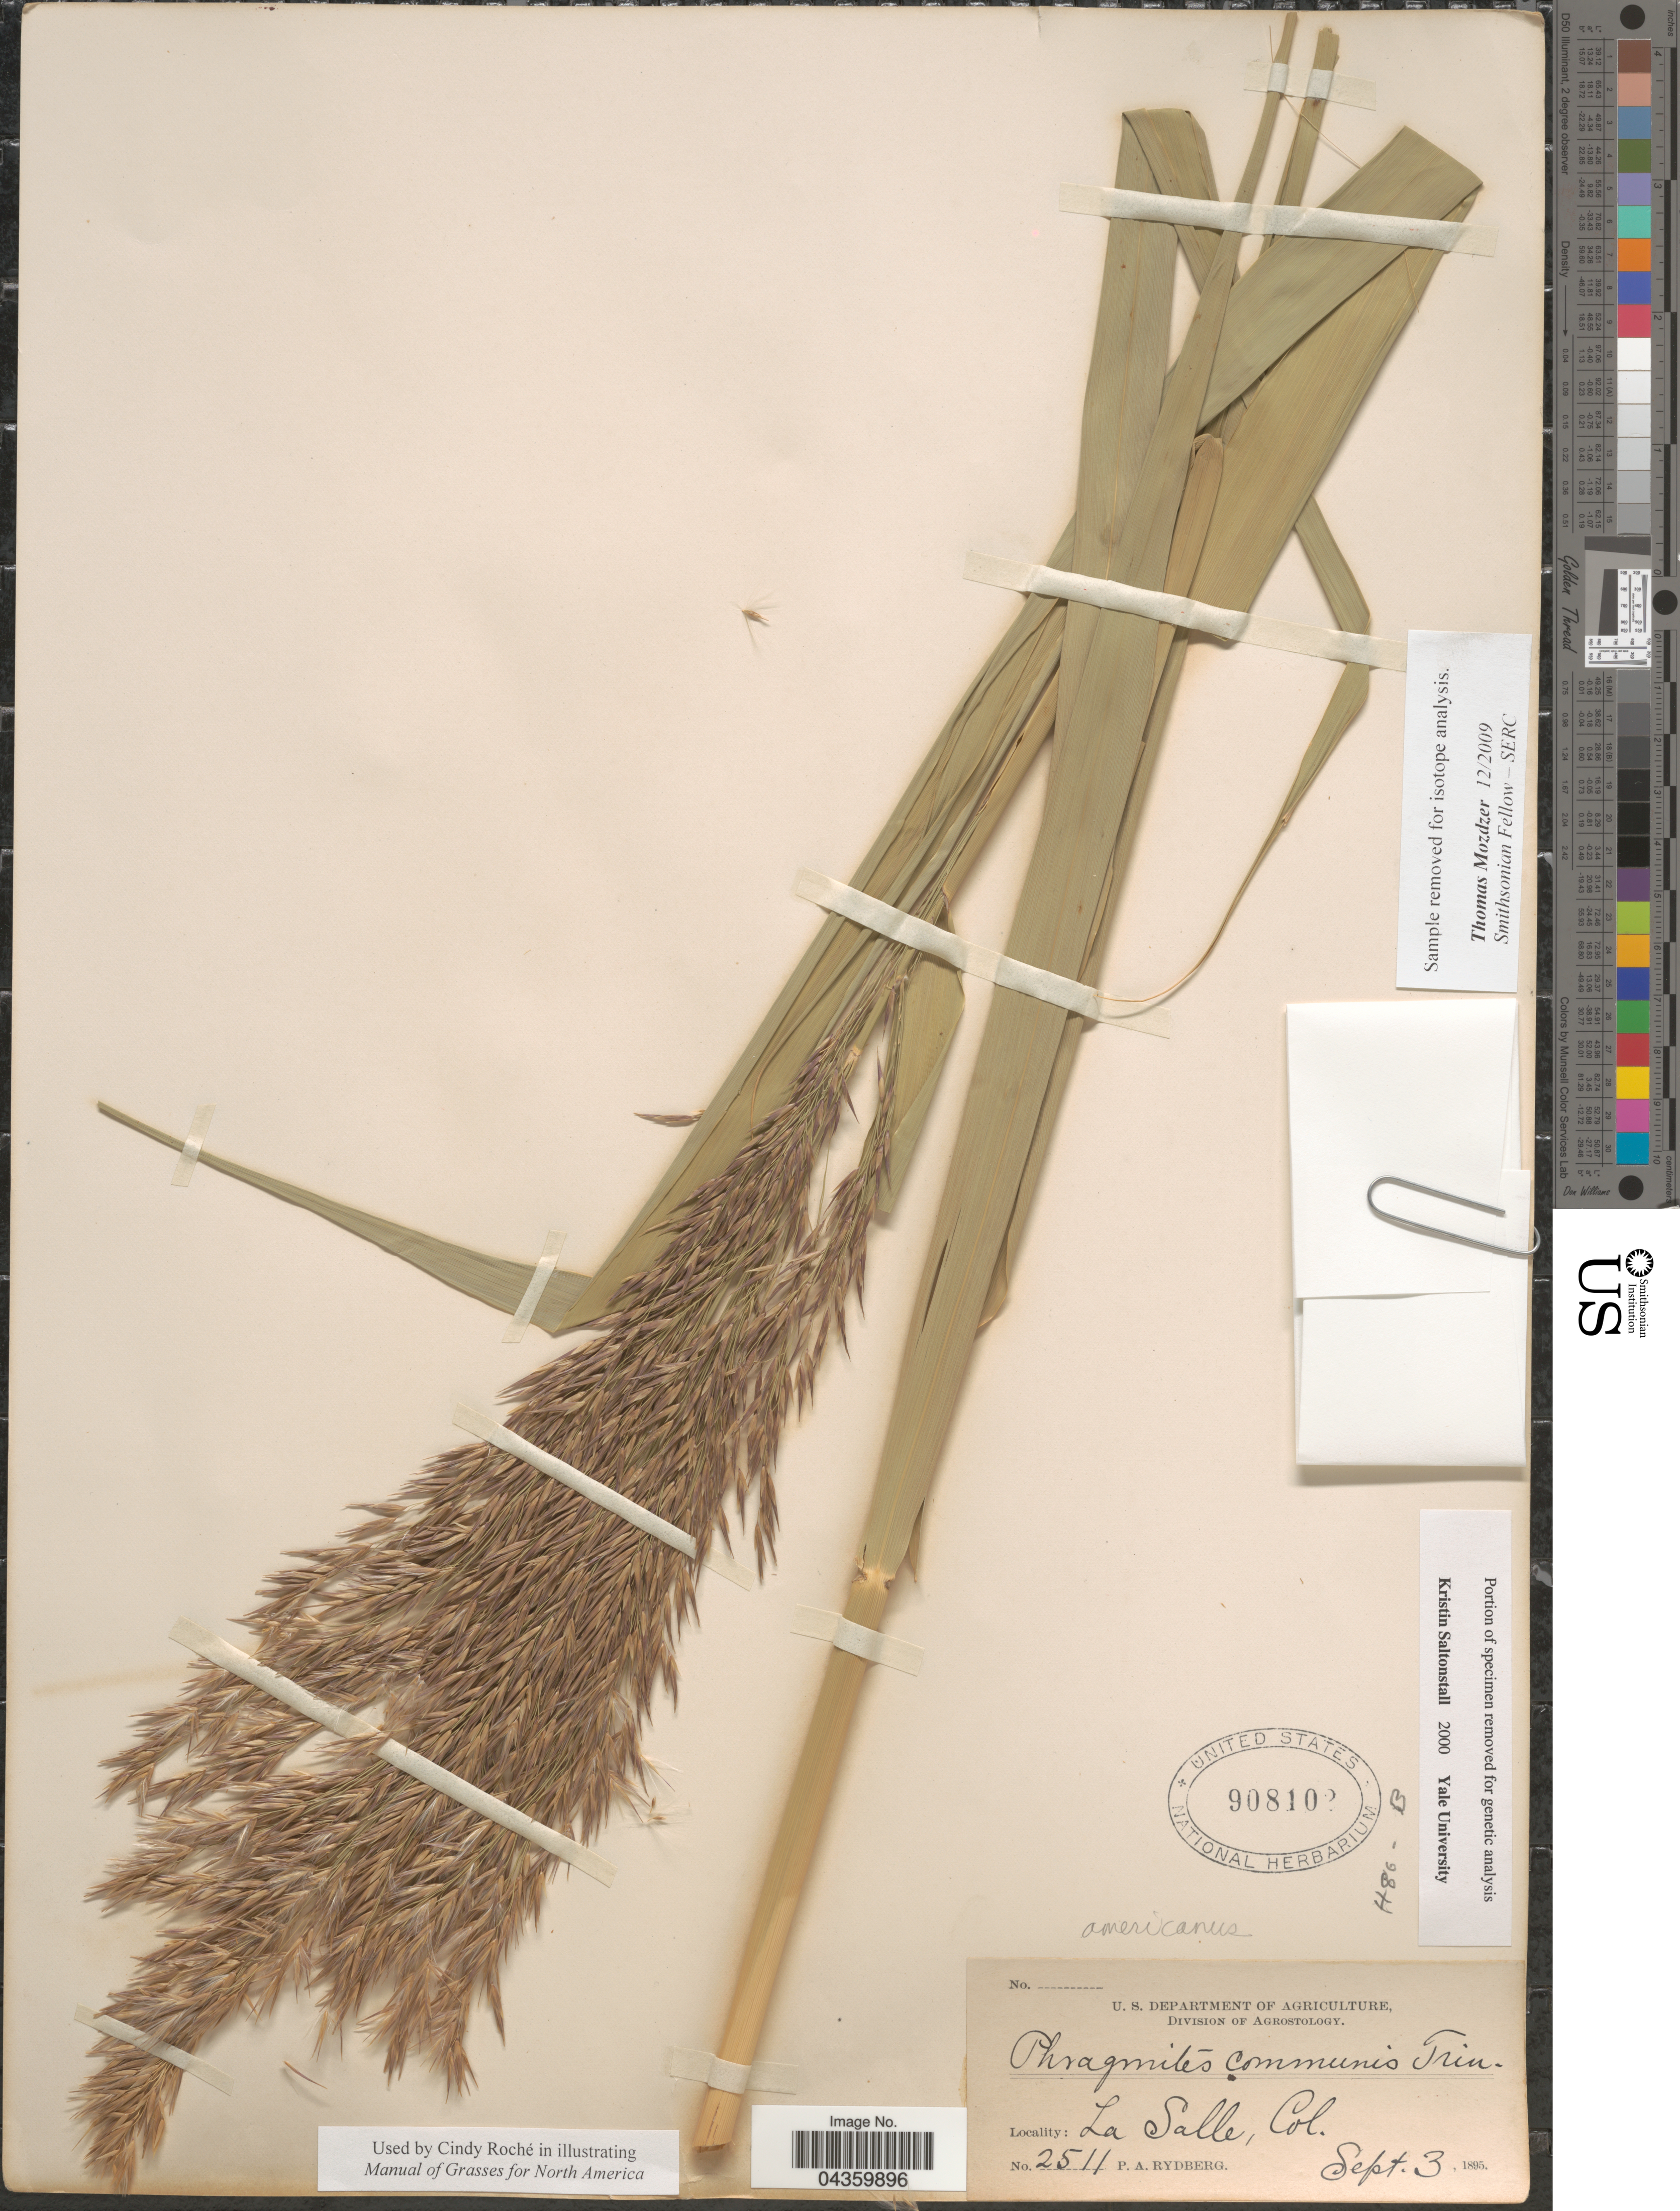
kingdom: Plantae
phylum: Tracheophyta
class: Liliopsida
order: Poales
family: Poaceae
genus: Phragmites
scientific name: Phragmites australis subsp. americanus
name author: Saltonstall & et al.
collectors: P. A. Rydberg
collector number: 2511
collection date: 1895-09-03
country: United States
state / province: Colorado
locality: La Salle.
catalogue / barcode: US 908102